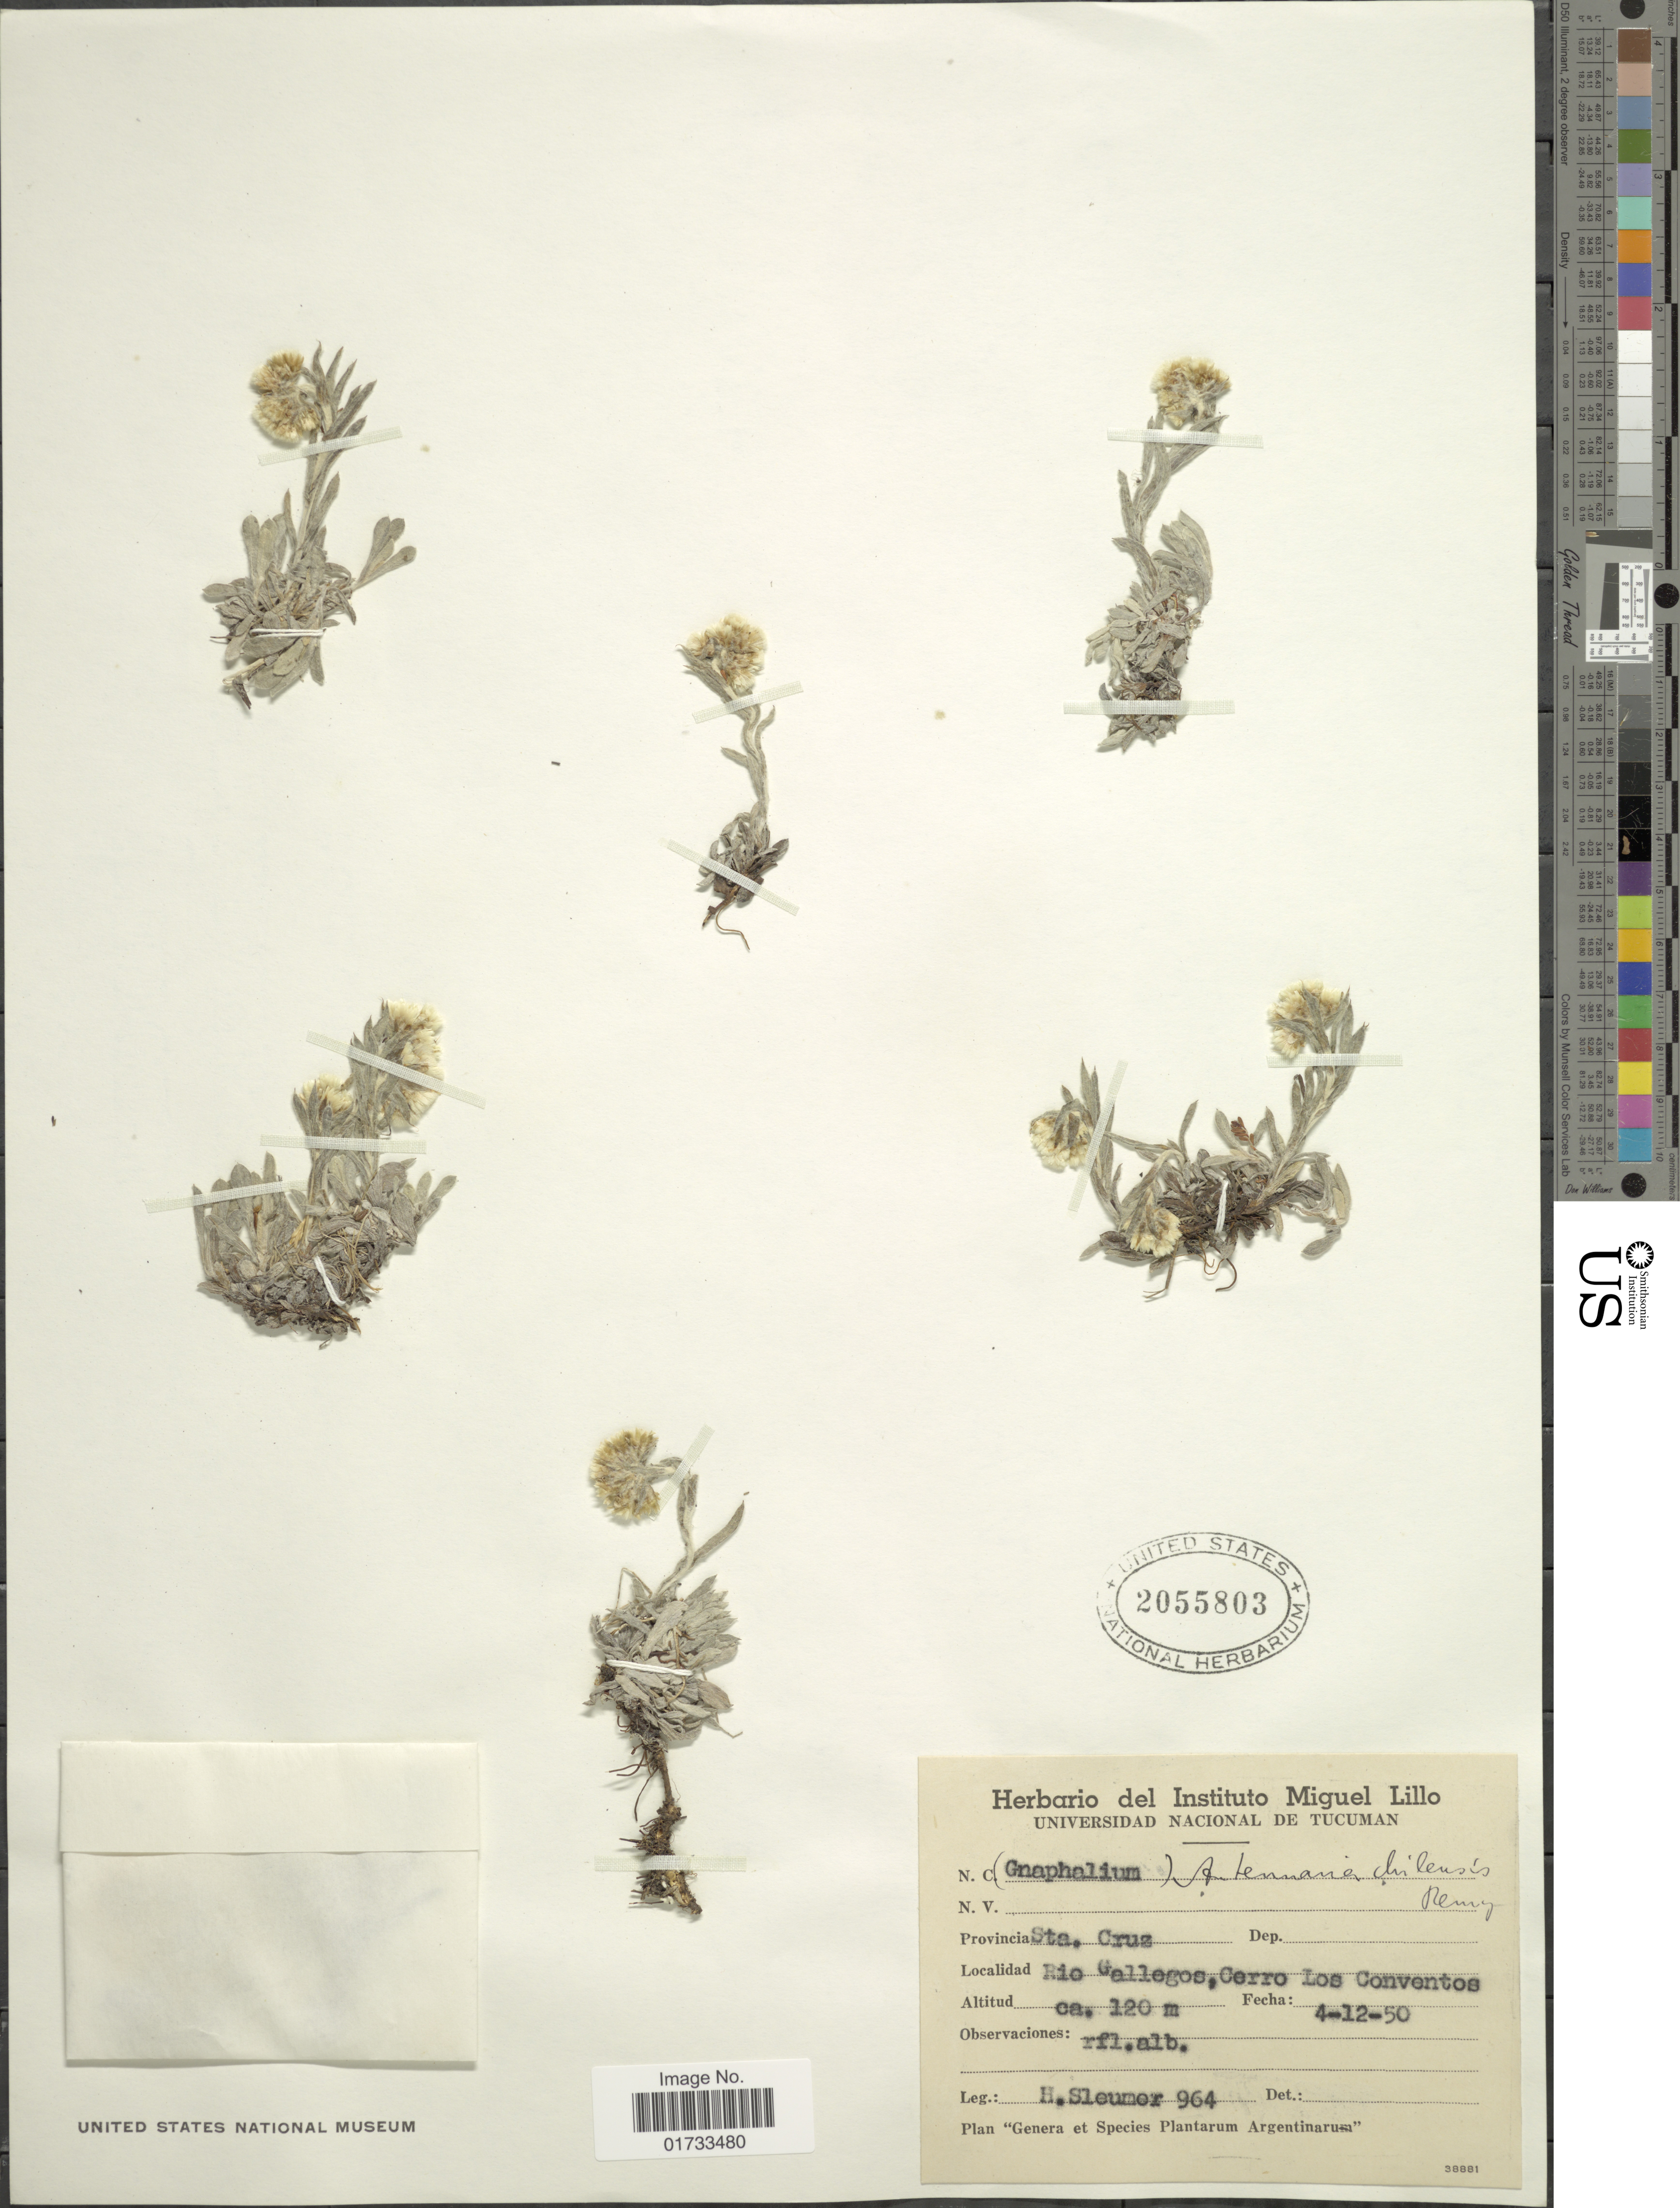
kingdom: Plantae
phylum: Tracheophyta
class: Magnoliopsida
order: Asterales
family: Asteraceae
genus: Antennaria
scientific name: Antennaria chilensis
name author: J. Rémy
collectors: H. O. Sleumer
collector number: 964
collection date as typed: Transcribed d/m/y: 4/12/50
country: Argentina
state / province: Santa Cruz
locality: Rio Gallegos, Cerro Los Conventos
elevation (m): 120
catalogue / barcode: US 2055803